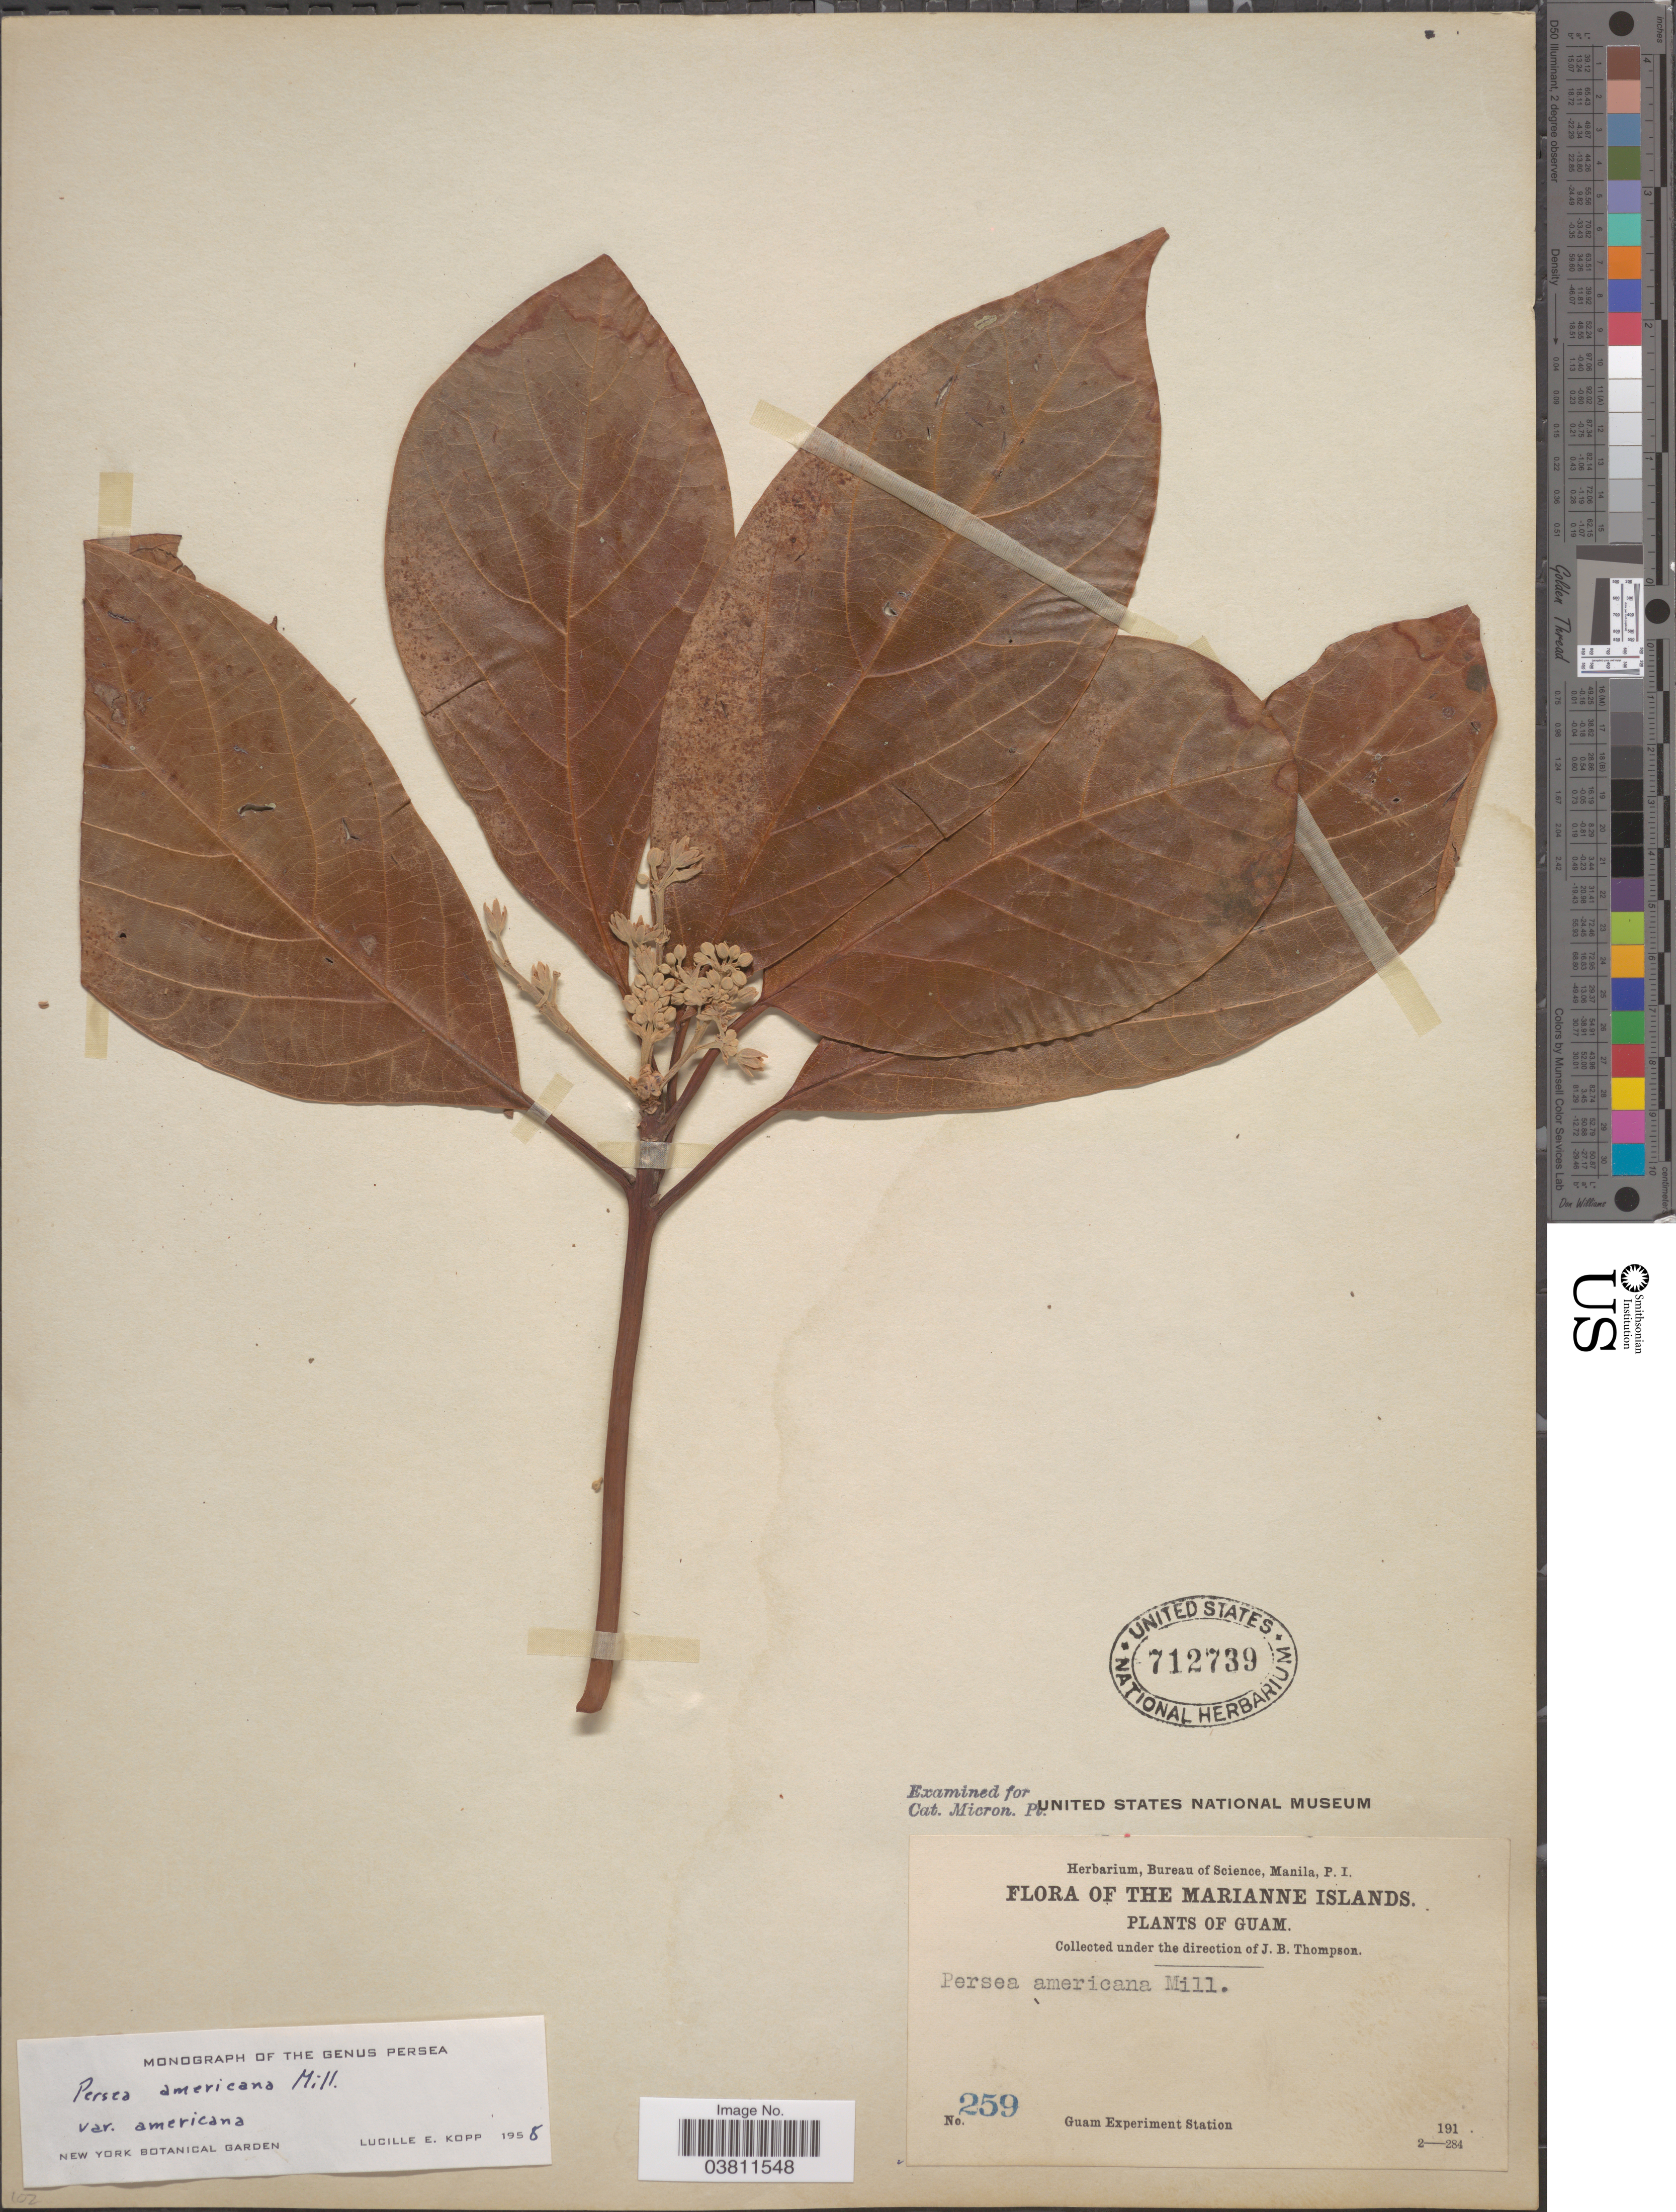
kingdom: Plantae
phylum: Tracheophyta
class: Magnoliopsida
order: Laurales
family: Lauraceae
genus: Persea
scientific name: Persea americana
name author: Mill.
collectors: Guam Exp. Sta.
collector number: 259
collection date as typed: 191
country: Guam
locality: The Marianne Islands.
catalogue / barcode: US 712739